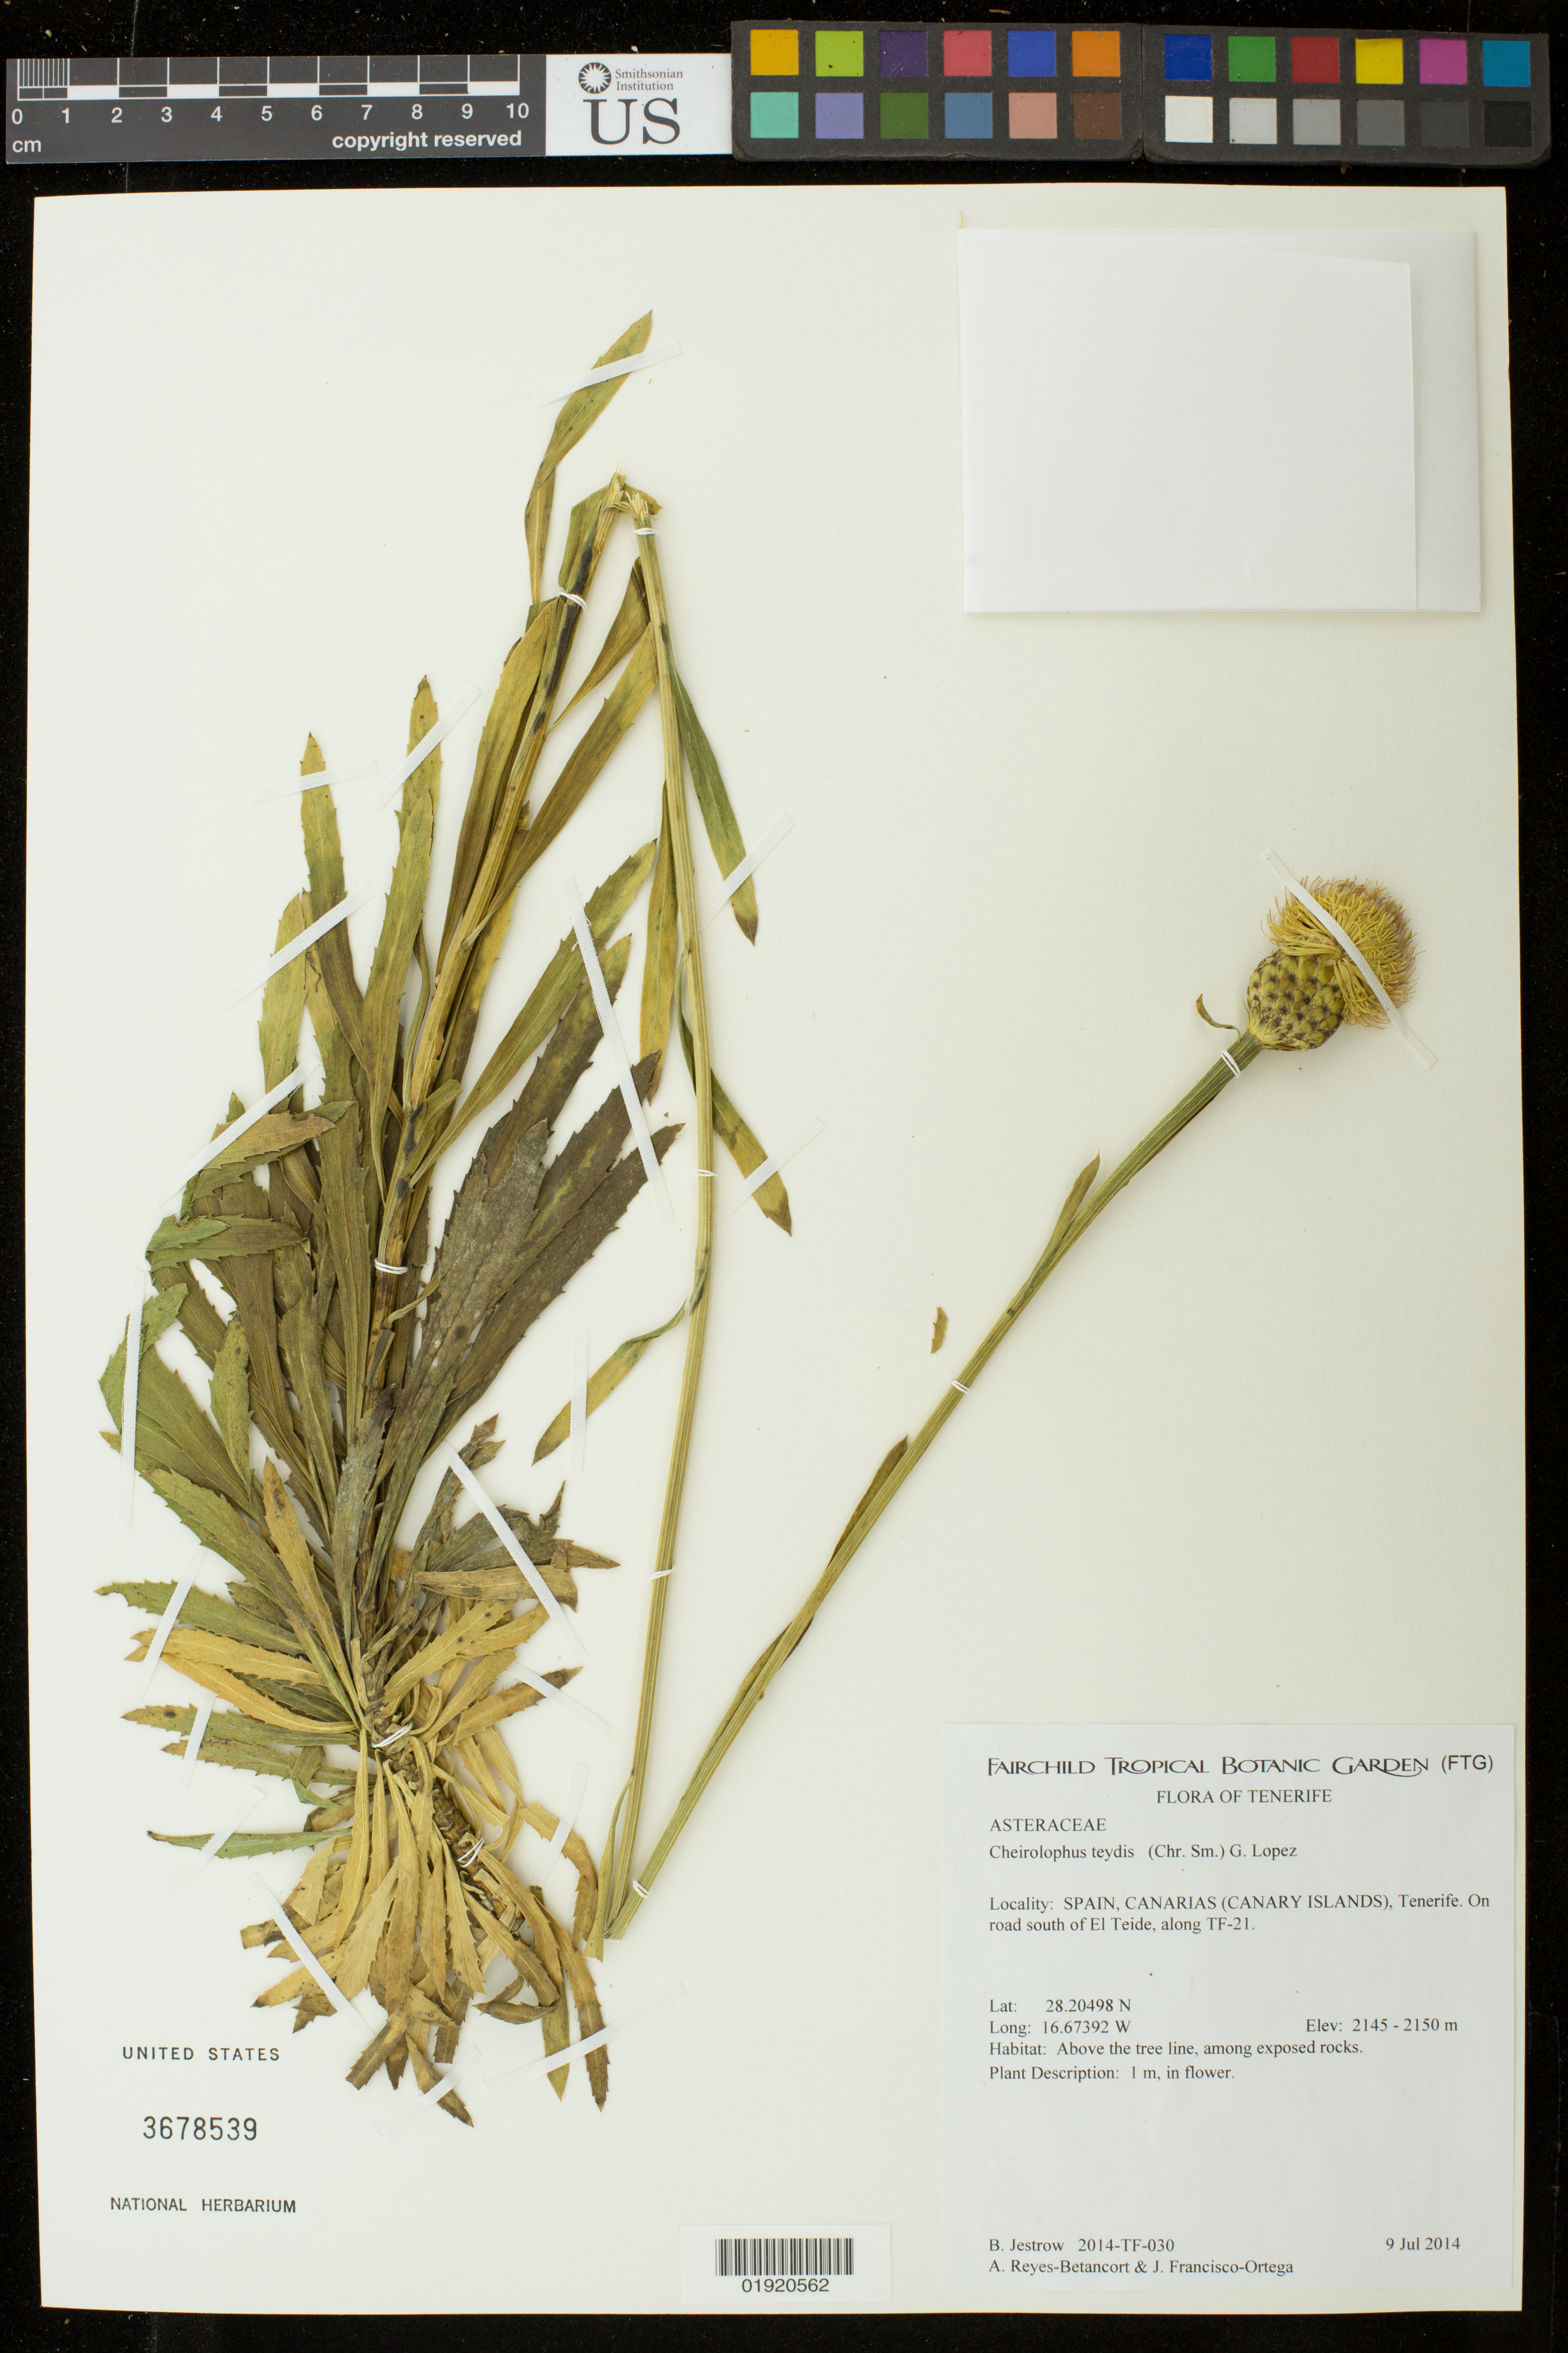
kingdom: Plantae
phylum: Tracheophyta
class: Magnoliopsida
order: Asterales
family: Asteraceae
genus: Cheirolophus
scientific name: Cheirolophus teydis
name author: (C. Sm. ex Buch) G. López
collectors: B. Jestrow, A. Reyes-Betancort & J. Fransisco-Ortega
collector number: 030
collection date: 2014-07-09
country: Spain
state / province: Canarias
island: Tenerife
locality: Spain, Canarias (Canary Islands), Tenerife.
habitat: Above the tree line, among exposed rocks.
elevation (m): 2145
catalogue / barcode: US 3678539